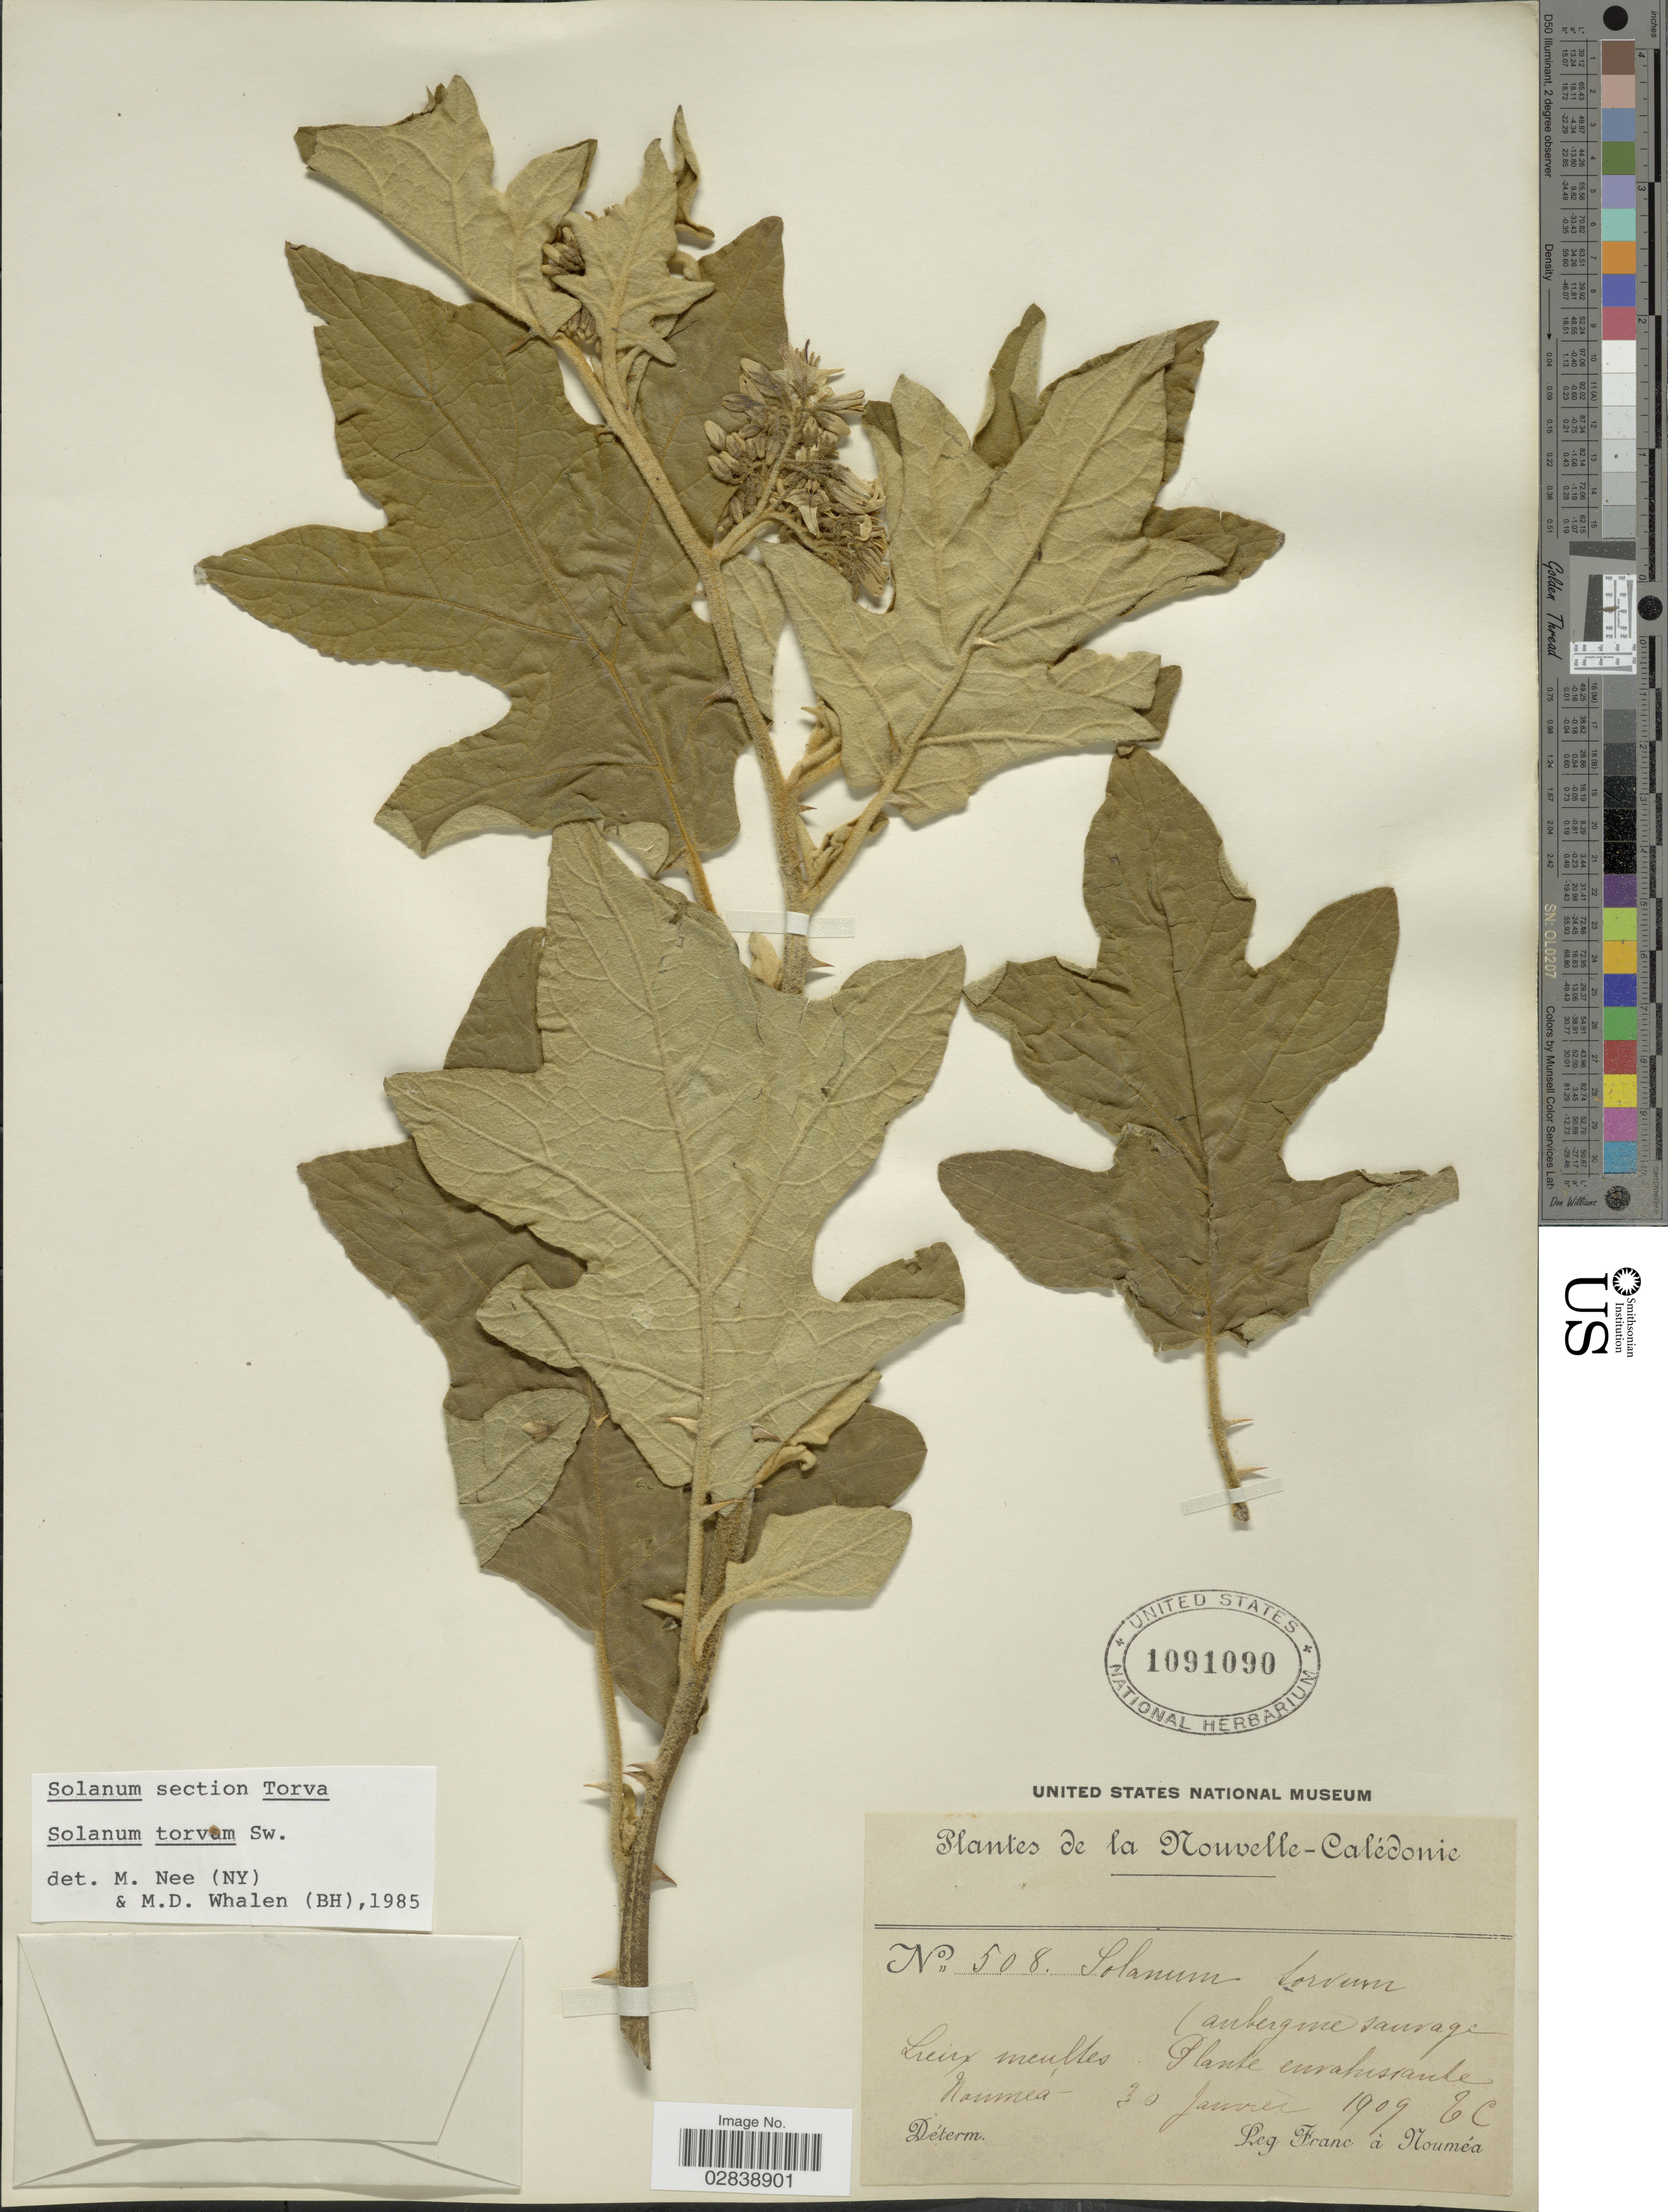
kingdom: Plantae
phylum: Tracheophyta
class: Magnoliopsida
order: Solanales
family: Solanaceae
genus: Solanum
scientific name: Solanum torvum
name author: Sw.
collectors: Franc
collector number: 508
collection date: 1909-01-30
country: New Caledonia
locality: Nouméa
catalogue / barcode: US 1091090